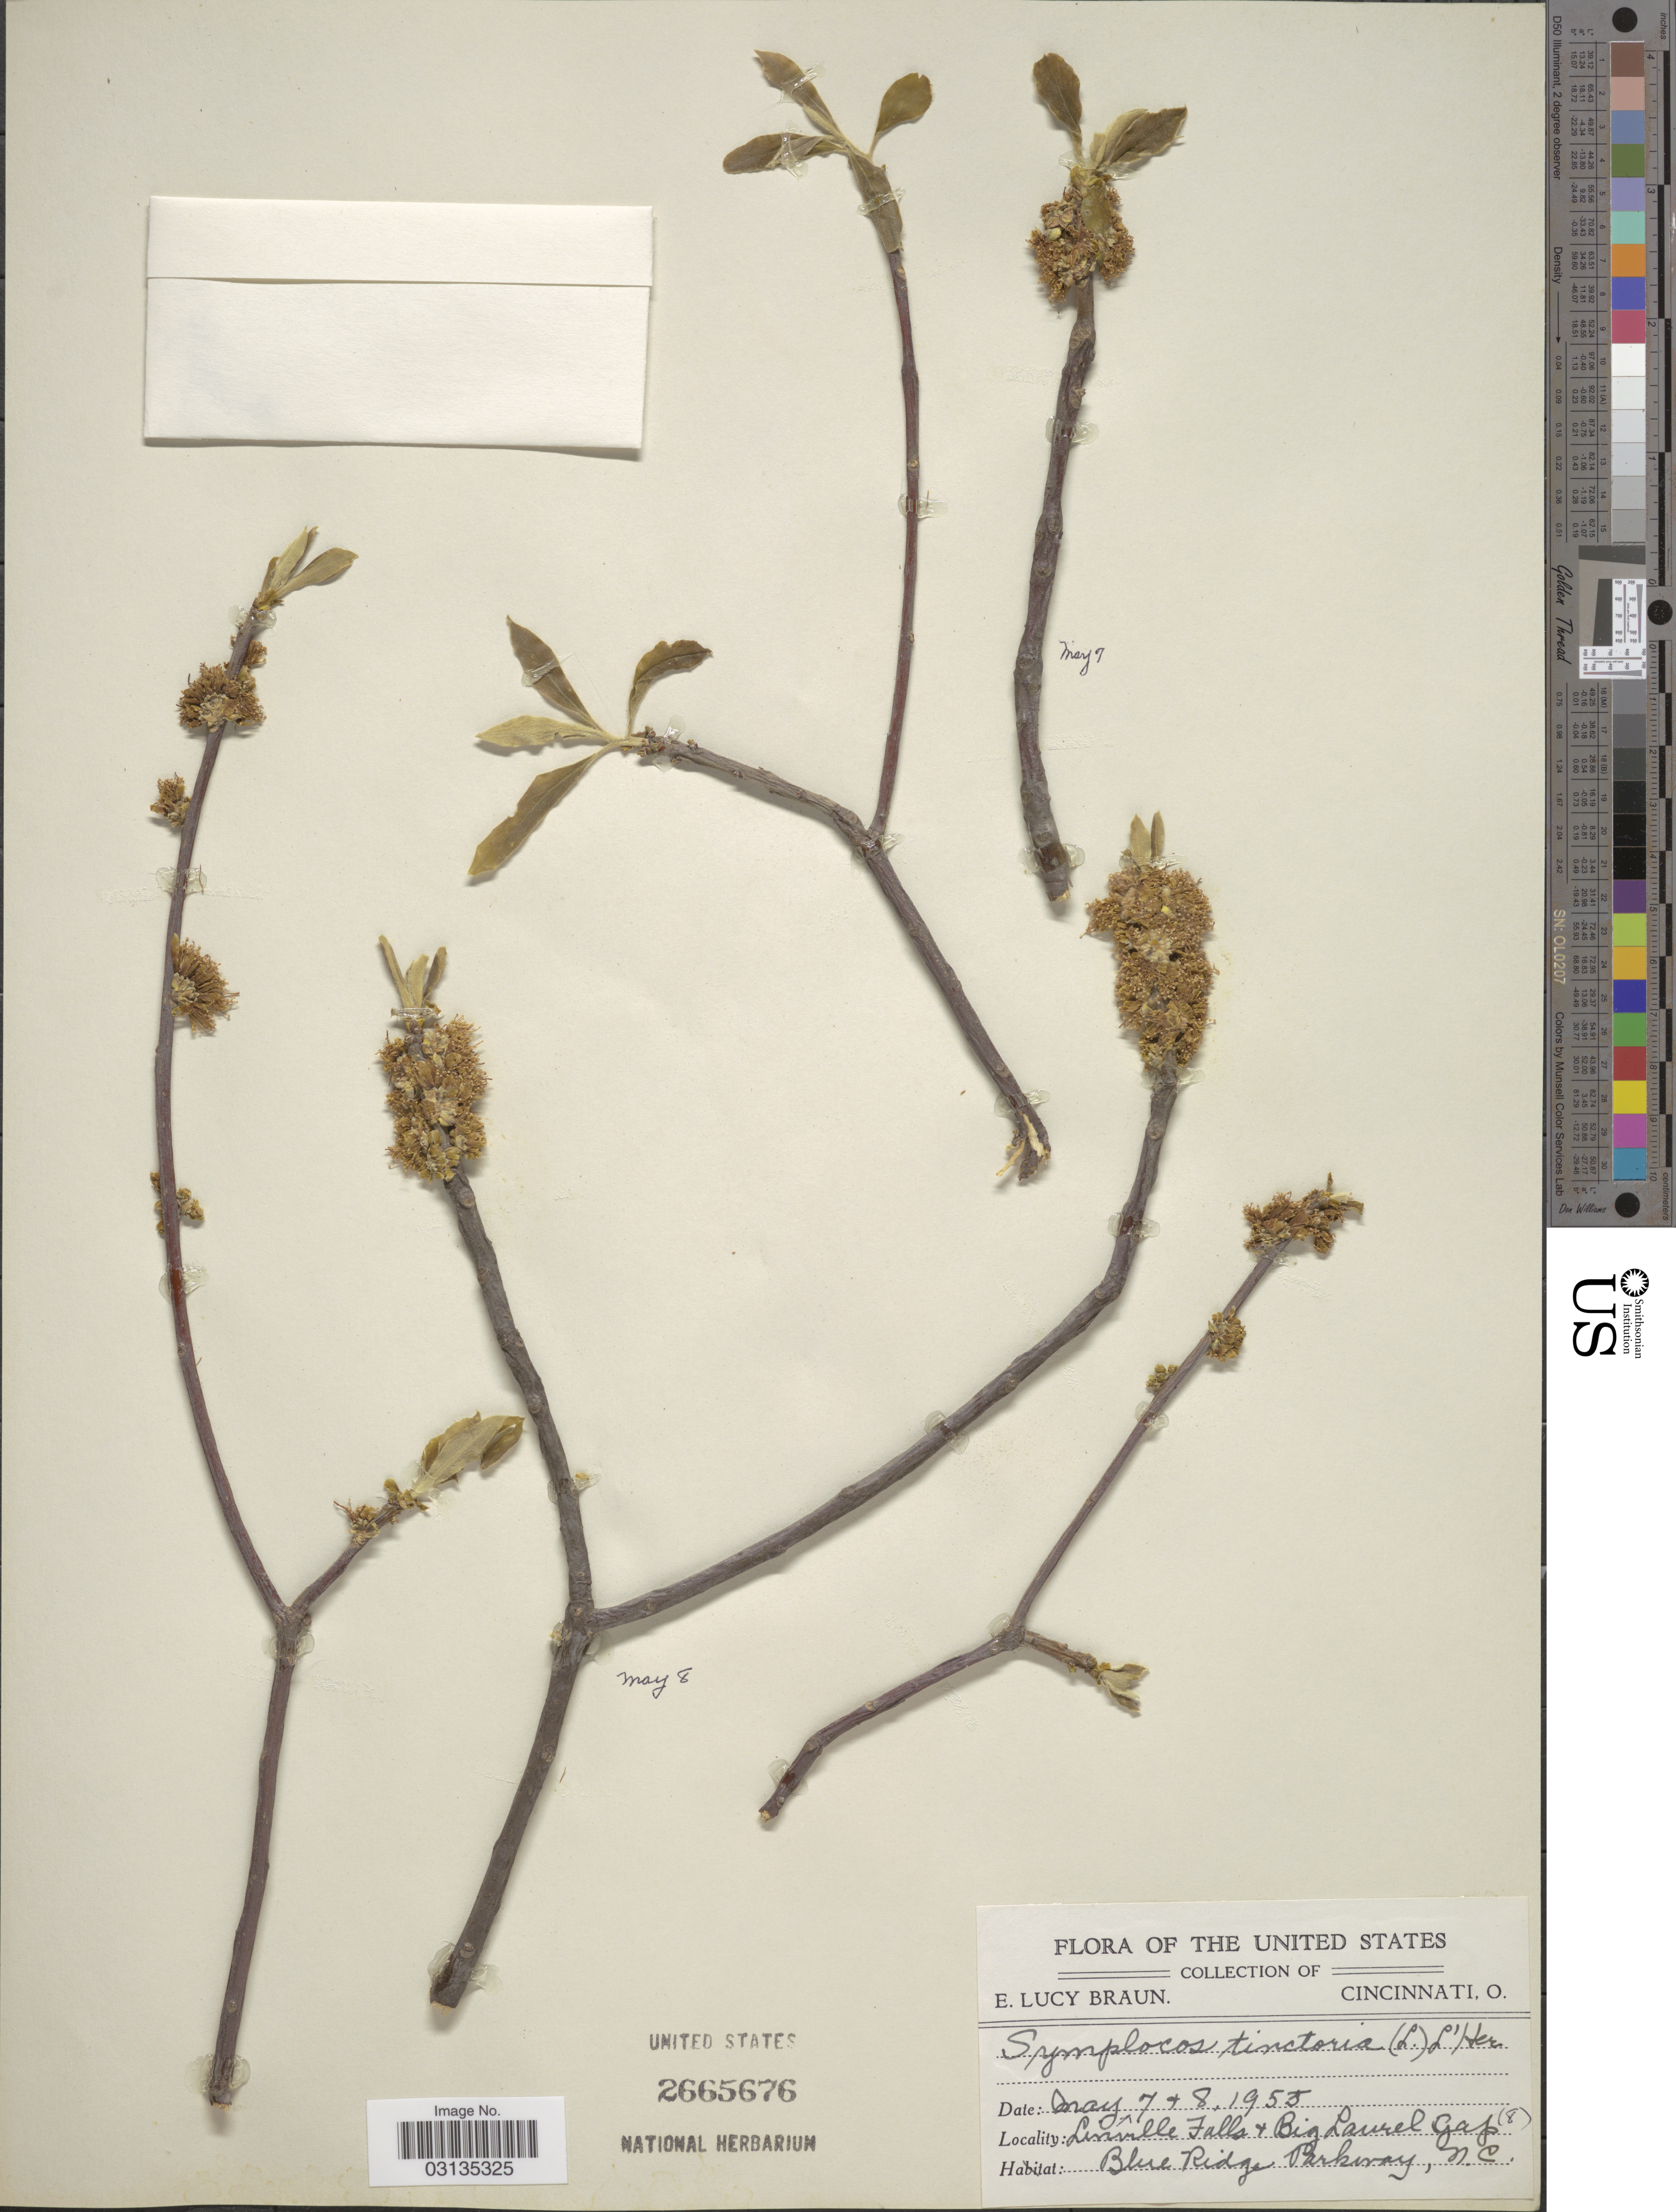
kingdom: Plantae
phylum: Tracheophyta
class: Magnoliopsida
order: Ericales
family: Symplocaceae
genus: Symplocos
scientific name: Symplocos tinctoria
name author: (L.) L'Hér.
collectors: E. L. Braun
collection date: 1955-05-07/1955-05-08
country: United States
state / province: North Carolina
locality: Linville Falls & Big Laurel Gap, Blue Ridge Parkway.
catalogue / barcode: US 2665676